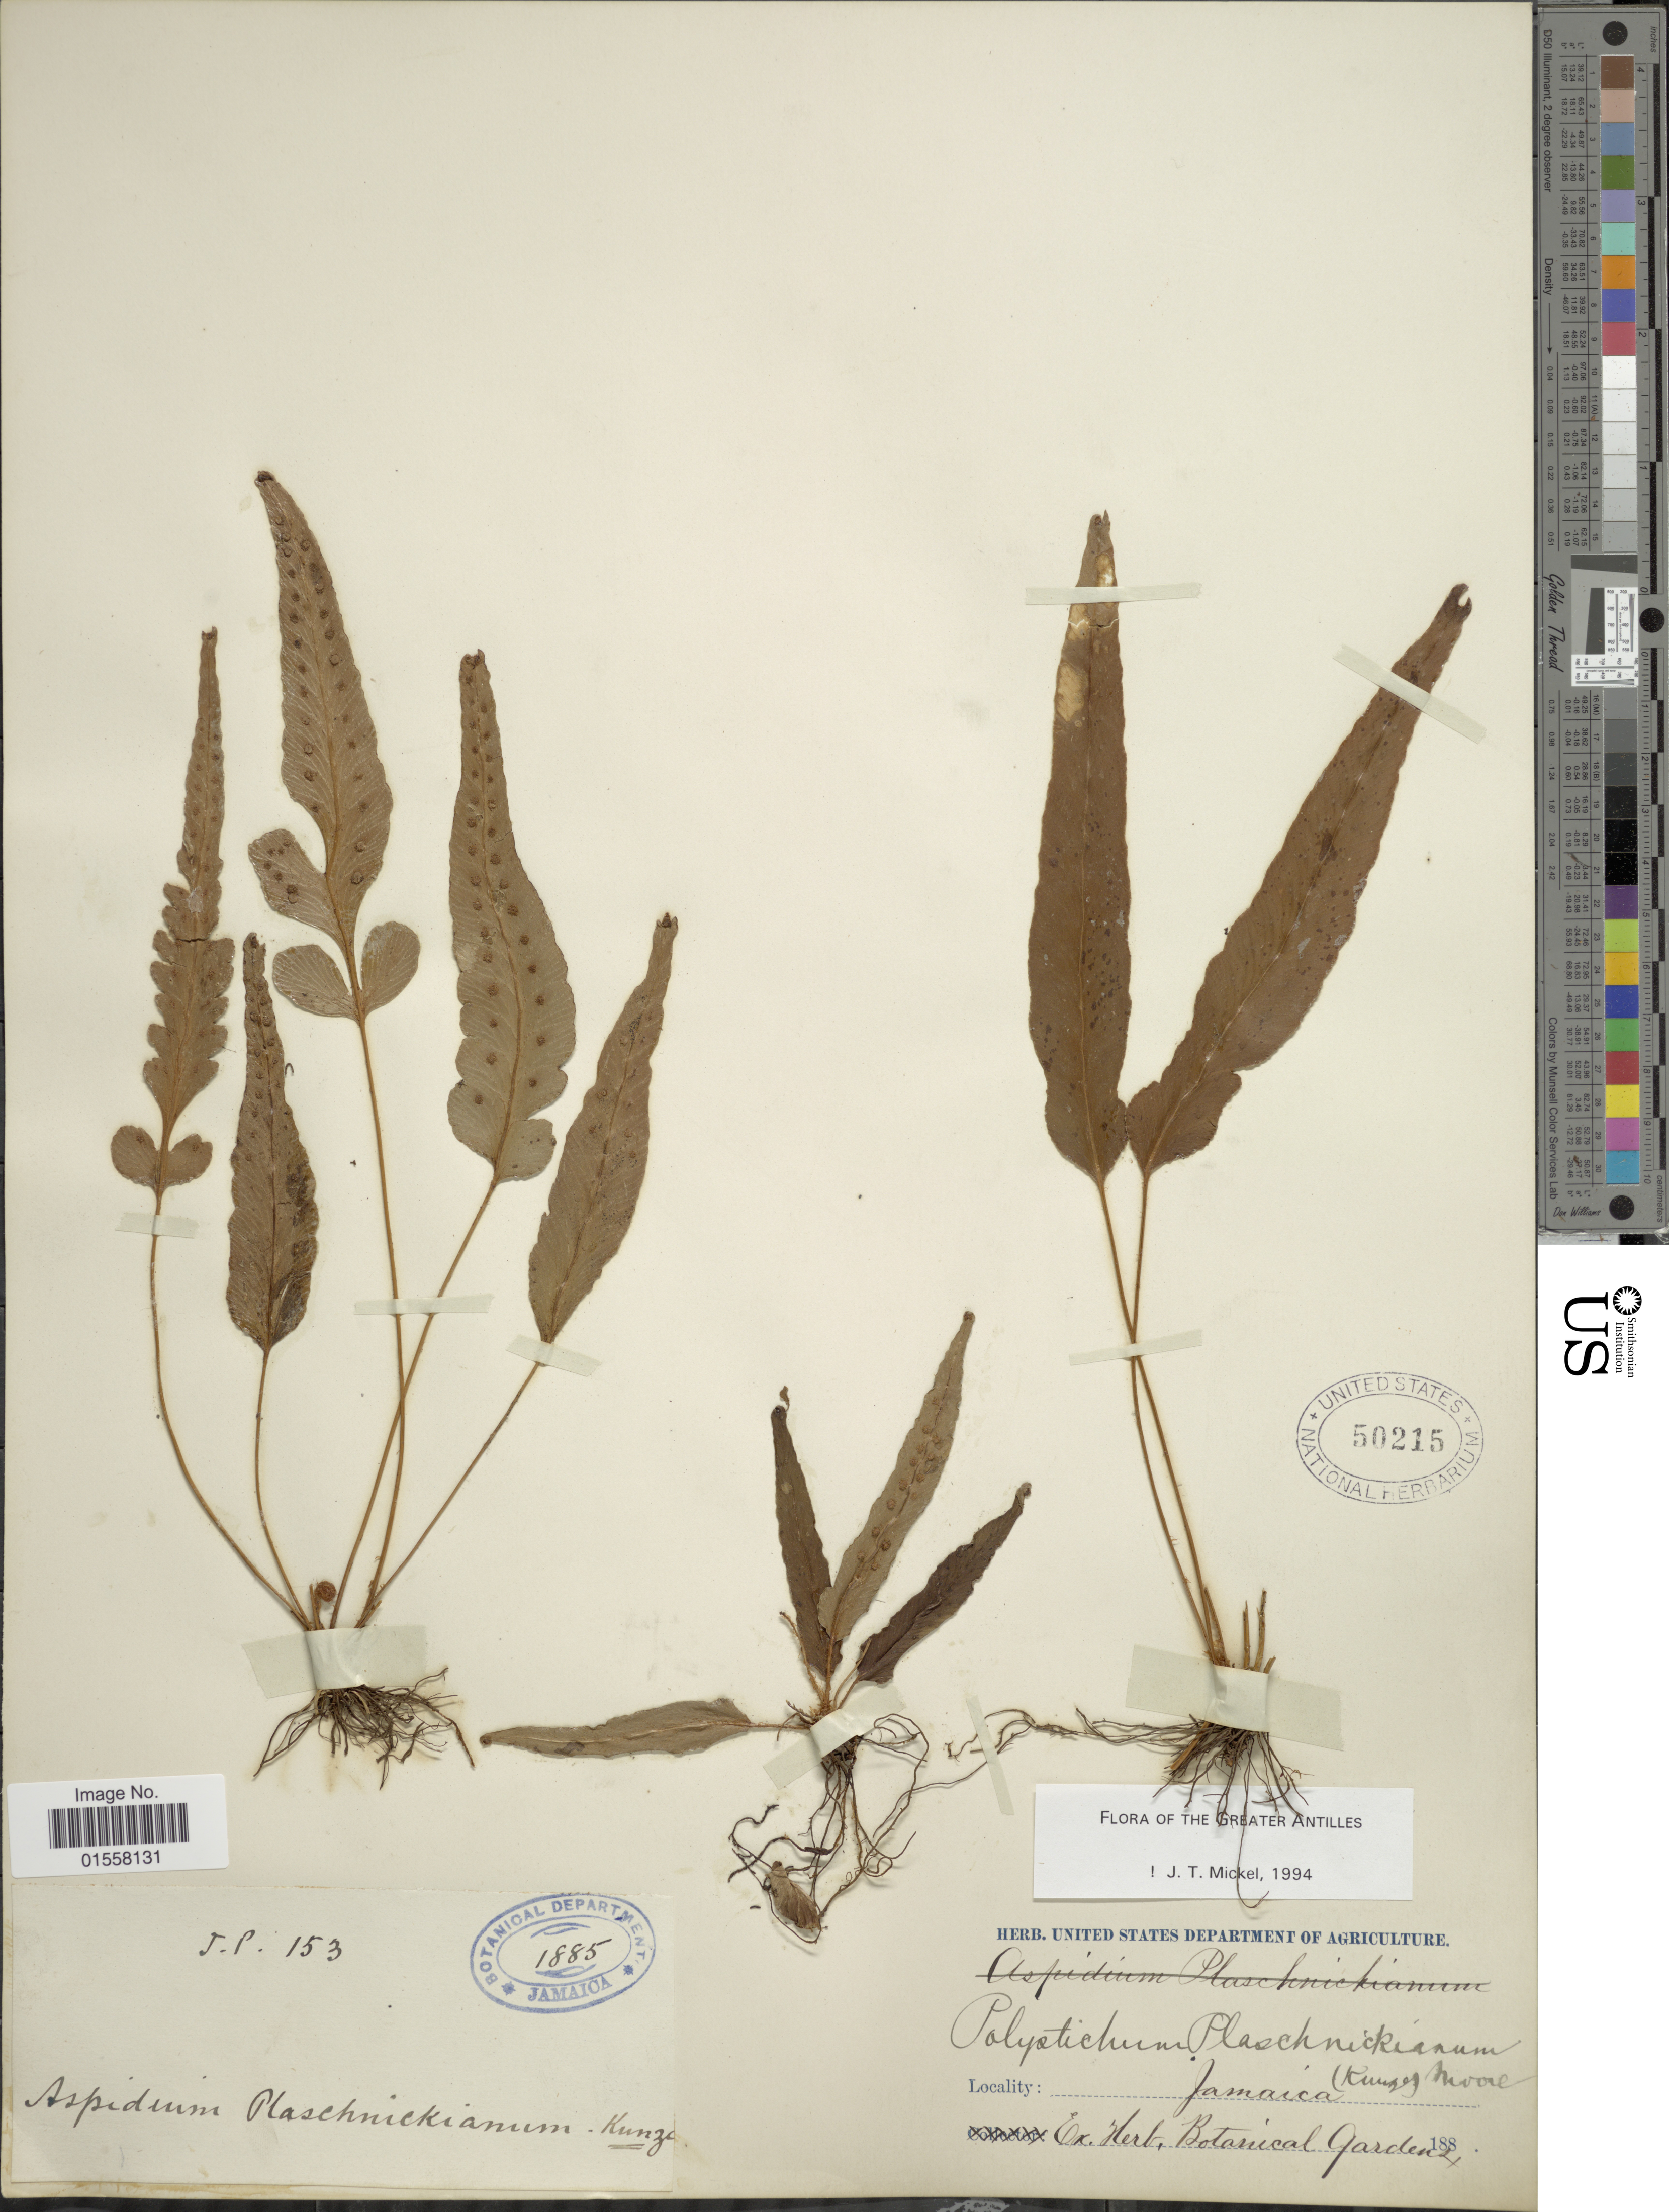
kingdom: Plantae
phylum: Tracheophyta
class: Polypodiopsida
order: Polypodiales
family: Dryopteridaceae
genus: Polystichum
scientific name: Polystichum plaschnickianum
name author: (Kunze) Moore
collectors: Botanical Garden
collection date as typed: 188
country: Jamaica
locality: Jamaica.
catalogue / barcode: US 50215